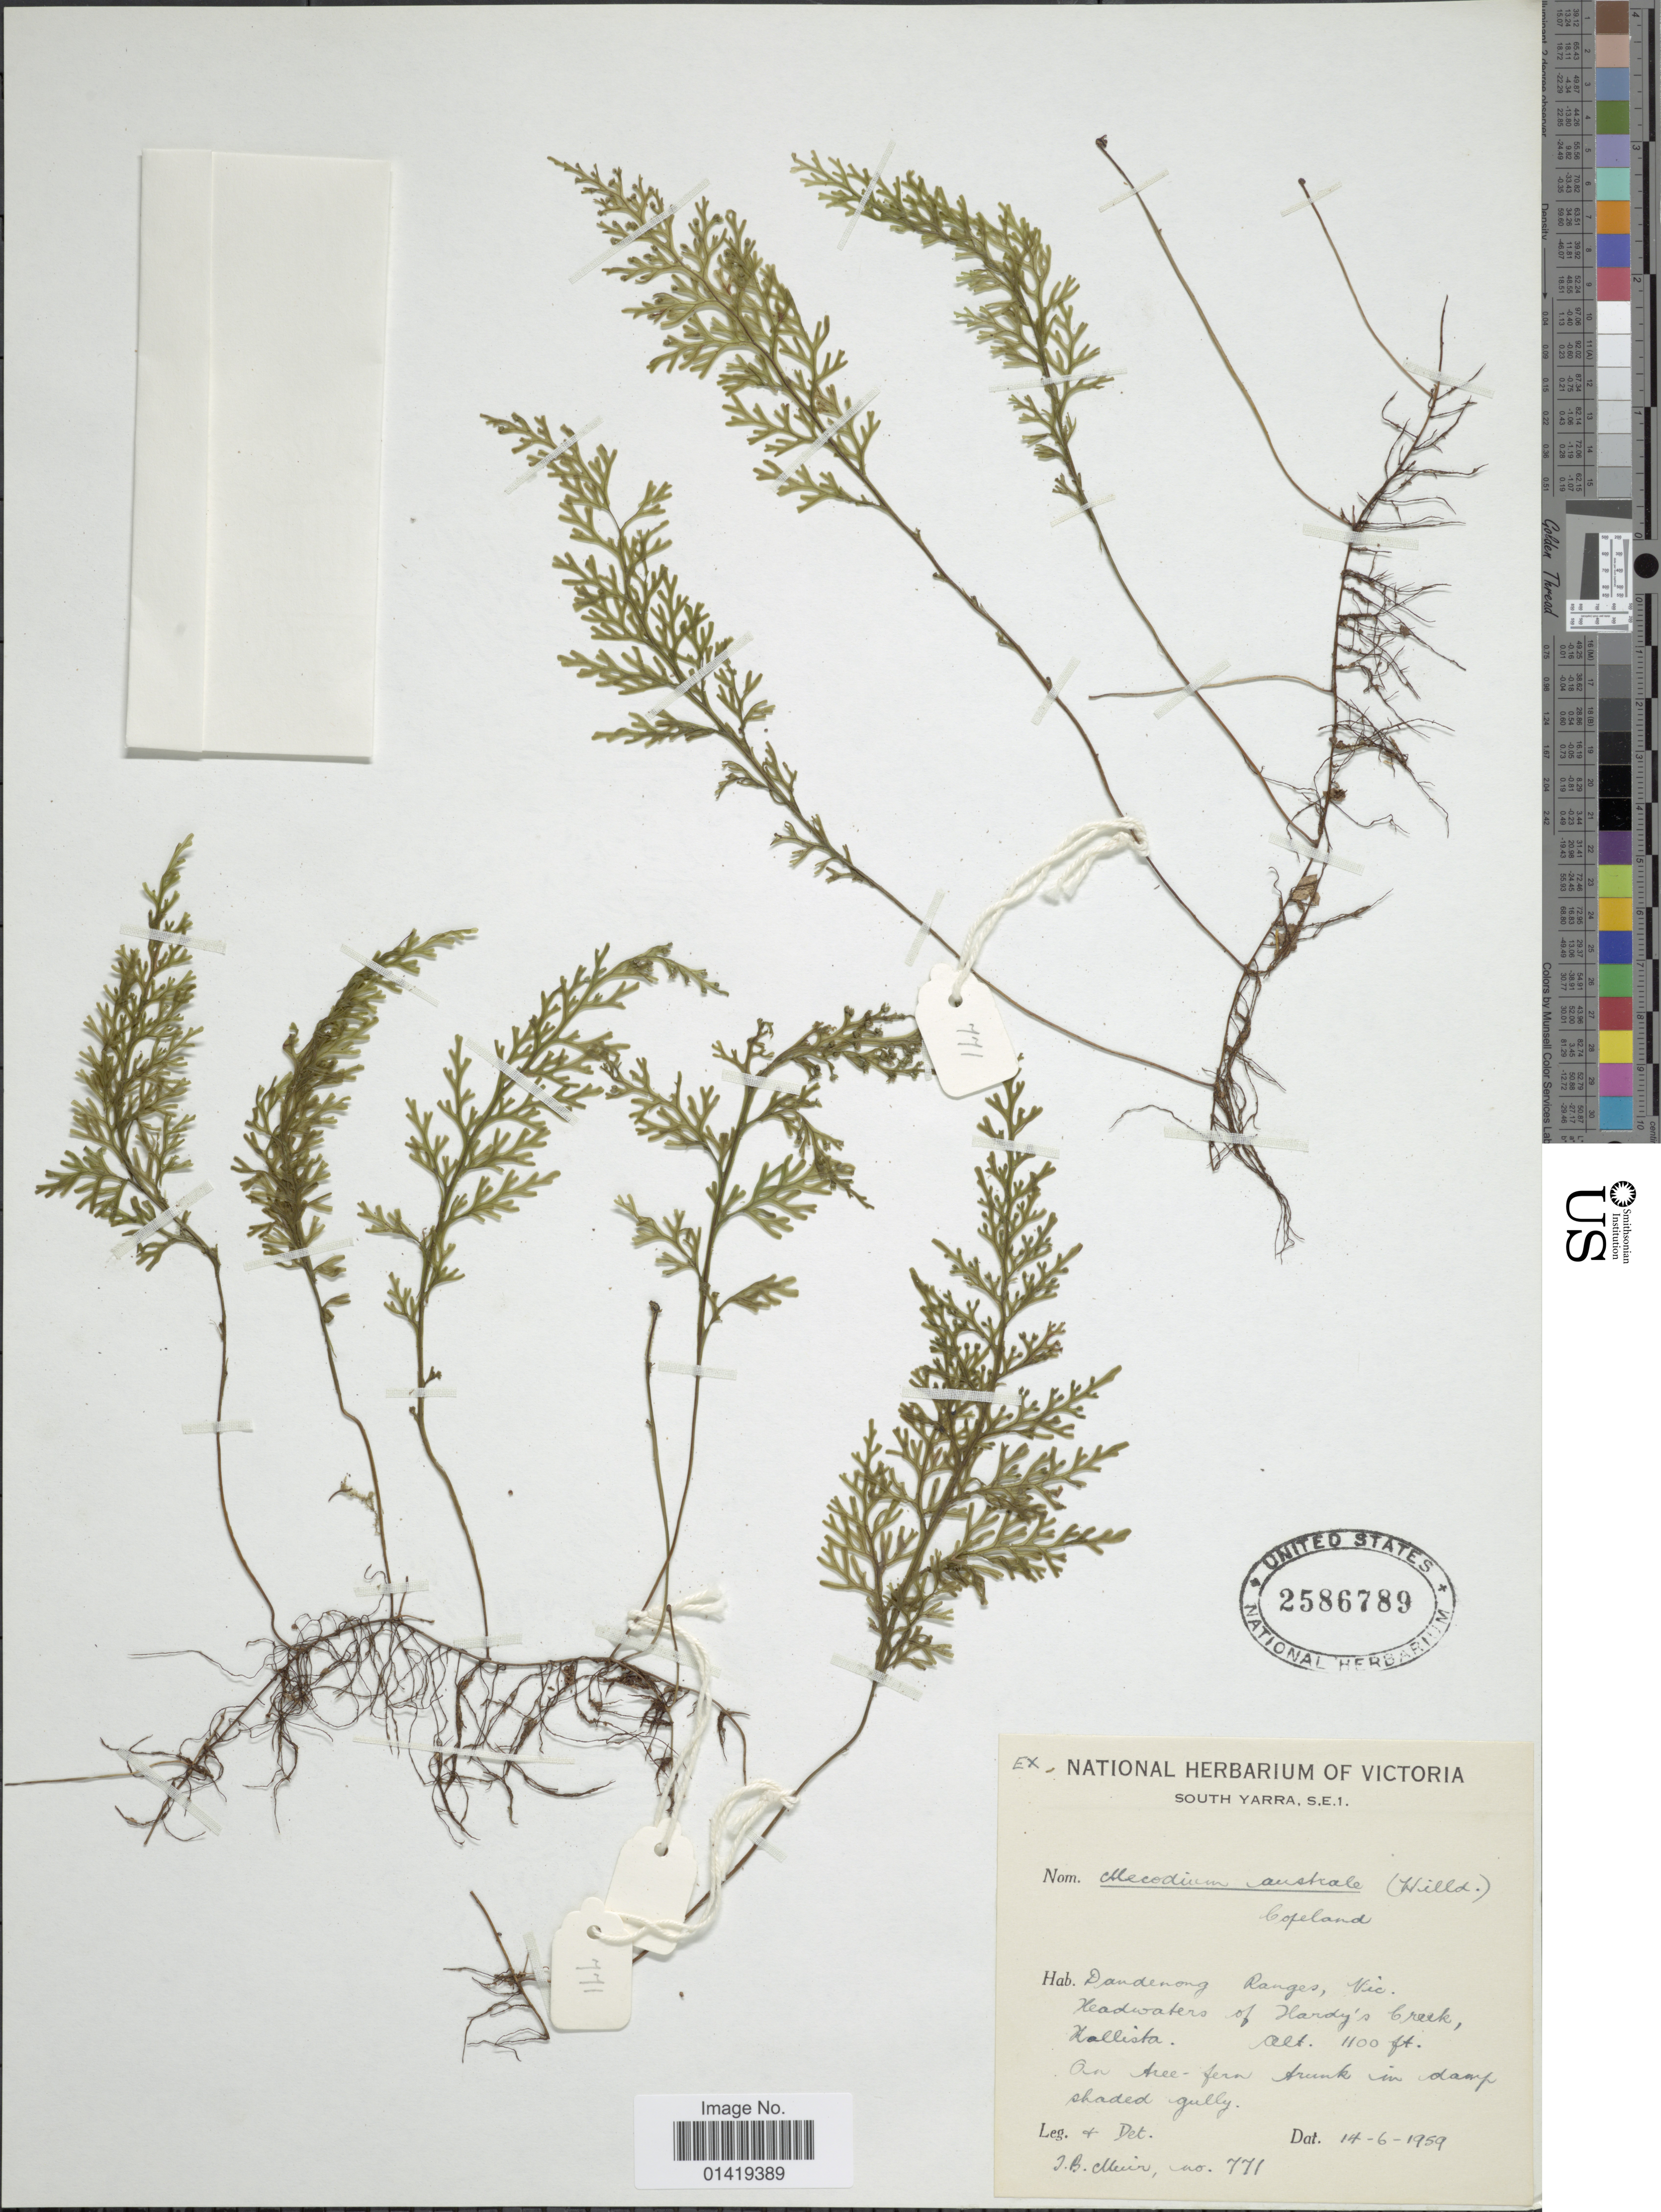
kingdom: Plantae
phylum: Tracheophyta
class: Polypodiopsida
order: Hymenophyllales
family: Hymenophyllaceae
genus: Hymenophyllum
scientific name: Hymenophyllum australe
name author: Willd.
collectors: T. Muir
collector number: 771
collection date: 1959-06-14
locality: Dandenong Ranges Vic. Headwaters of Hardy's breek Hallista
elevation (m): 335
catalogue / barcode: US 2586789